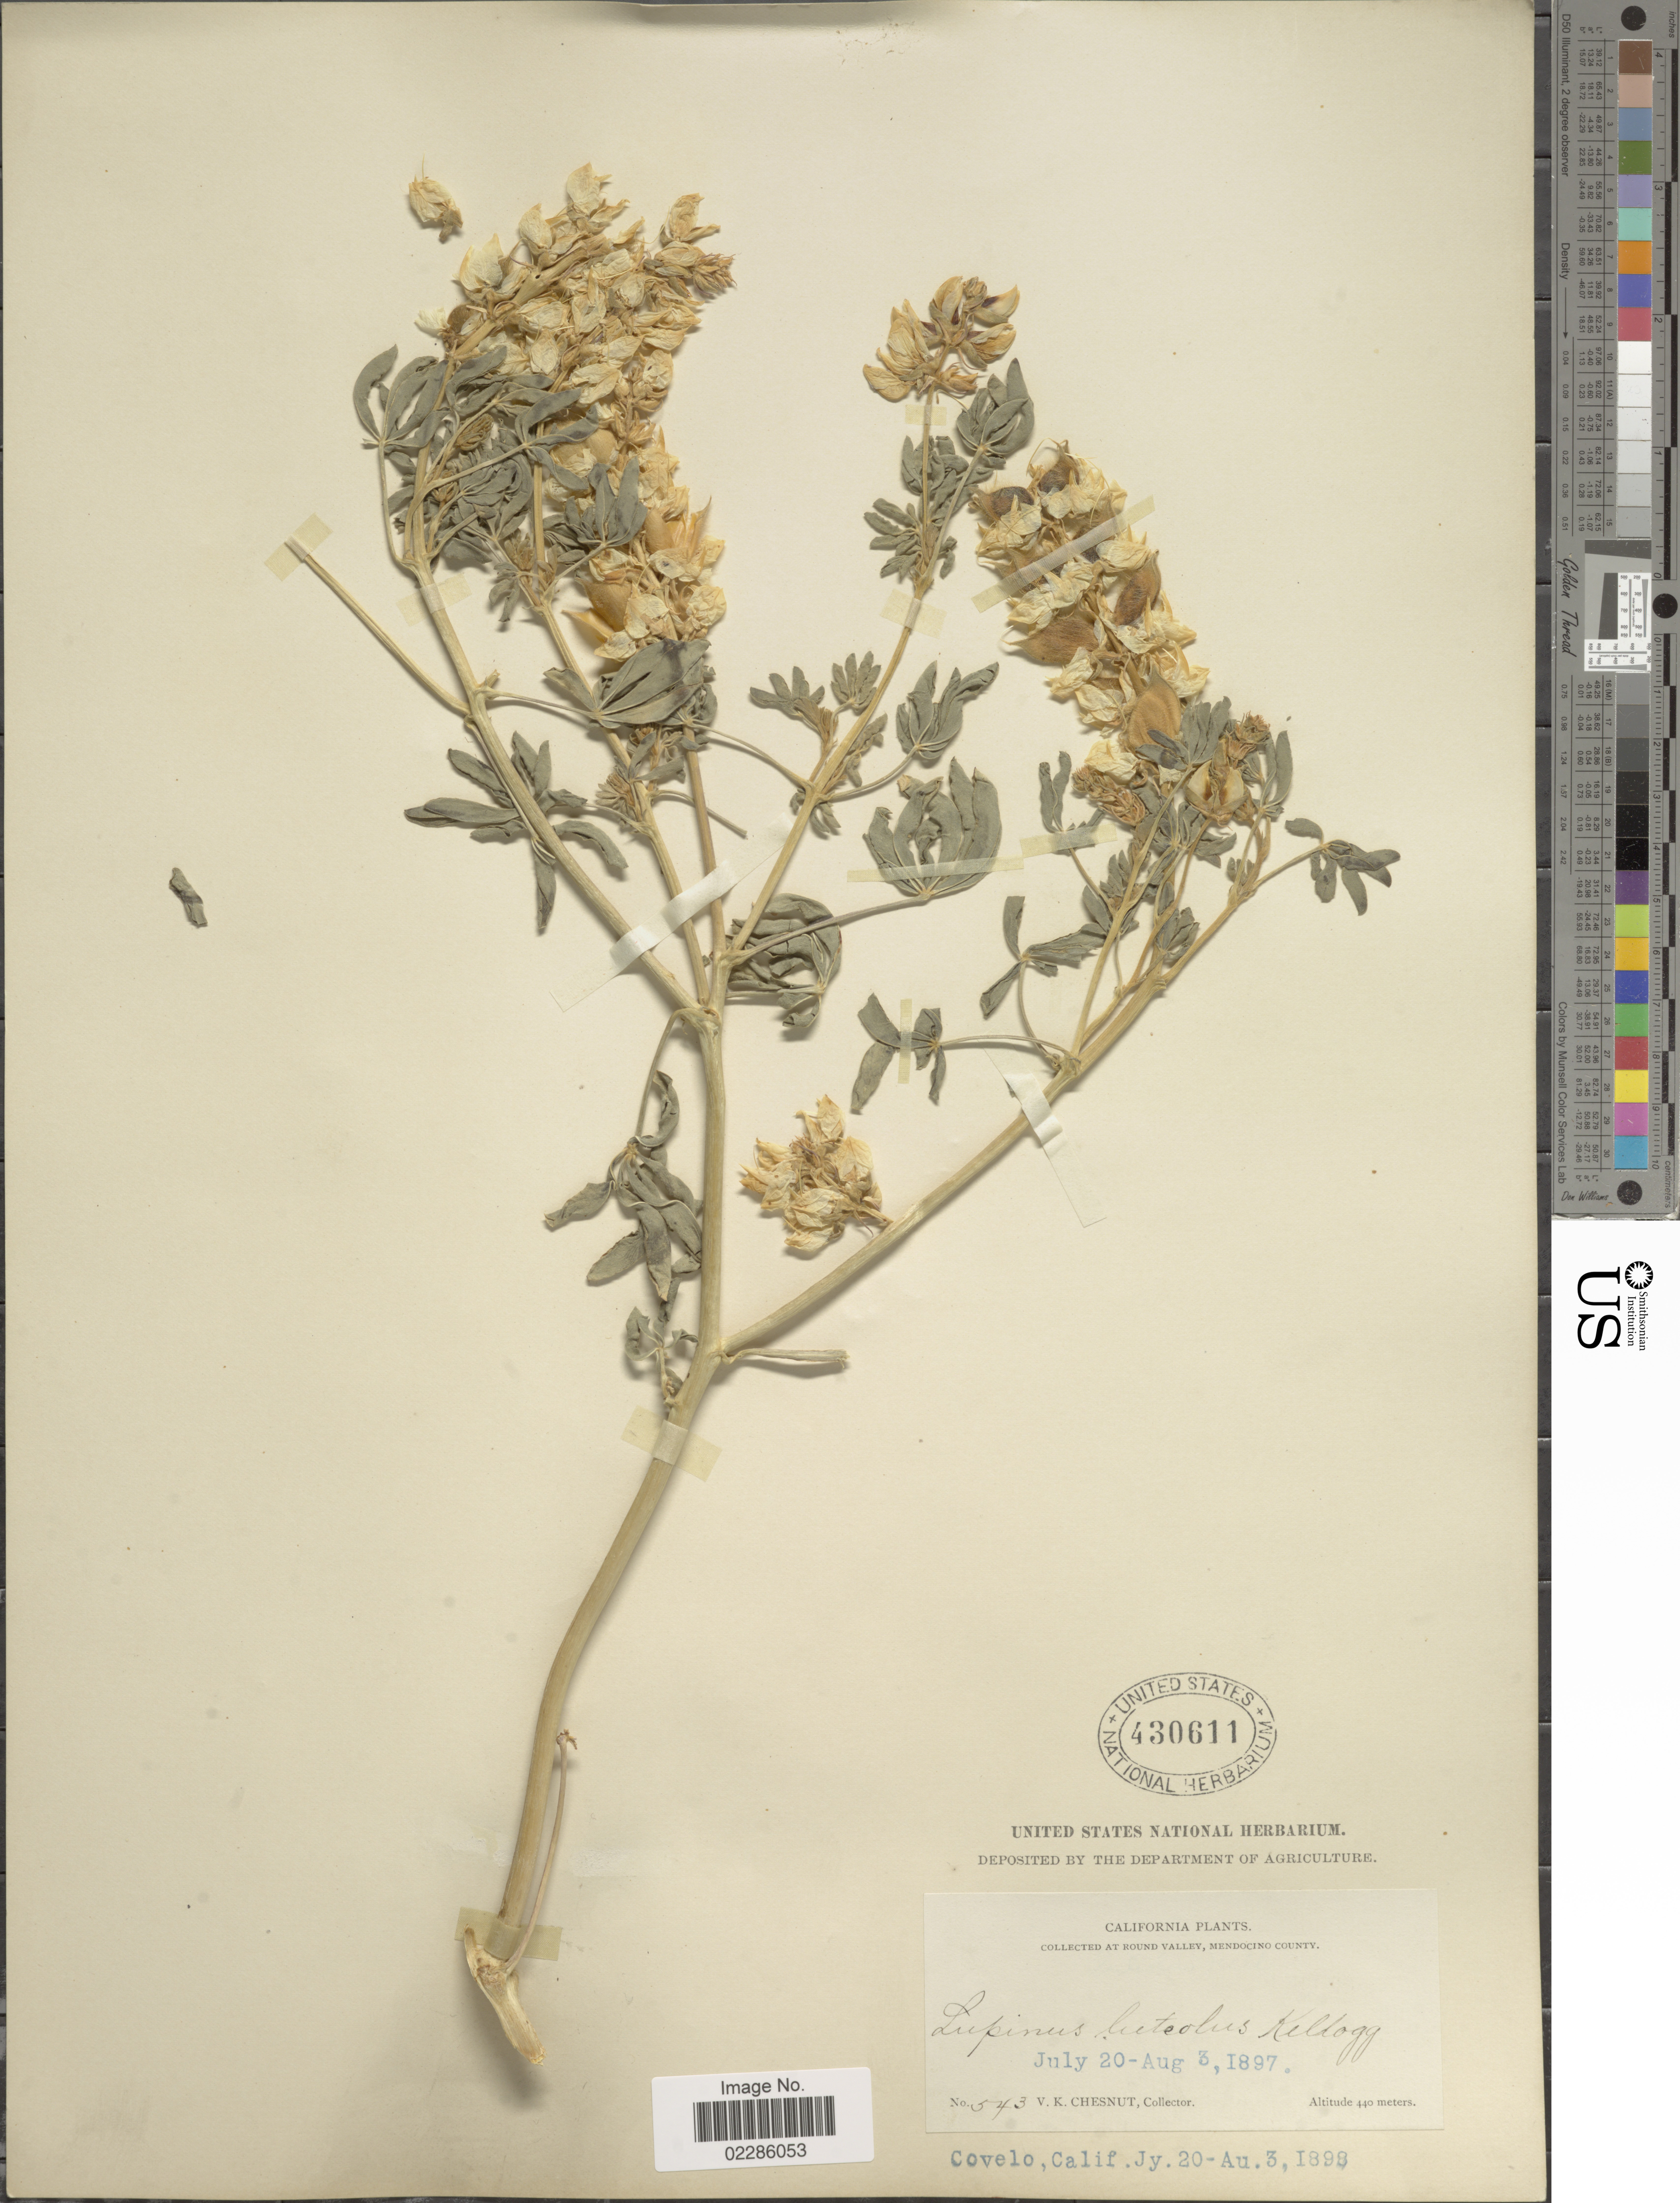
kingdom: Plantae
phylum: Tracheophyta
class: Magnoliopsida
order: Fabales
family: Fabaceae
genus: Lupinus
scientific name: Lupinus luteolus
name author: Kellogg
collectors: V. Chesnut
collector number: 543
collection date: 1897-07-20/1897-08-03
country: United States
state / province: California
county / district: Mendocino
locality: At Round Valley, Mendocino County, Covelo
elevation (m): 440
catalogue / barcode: US 430611